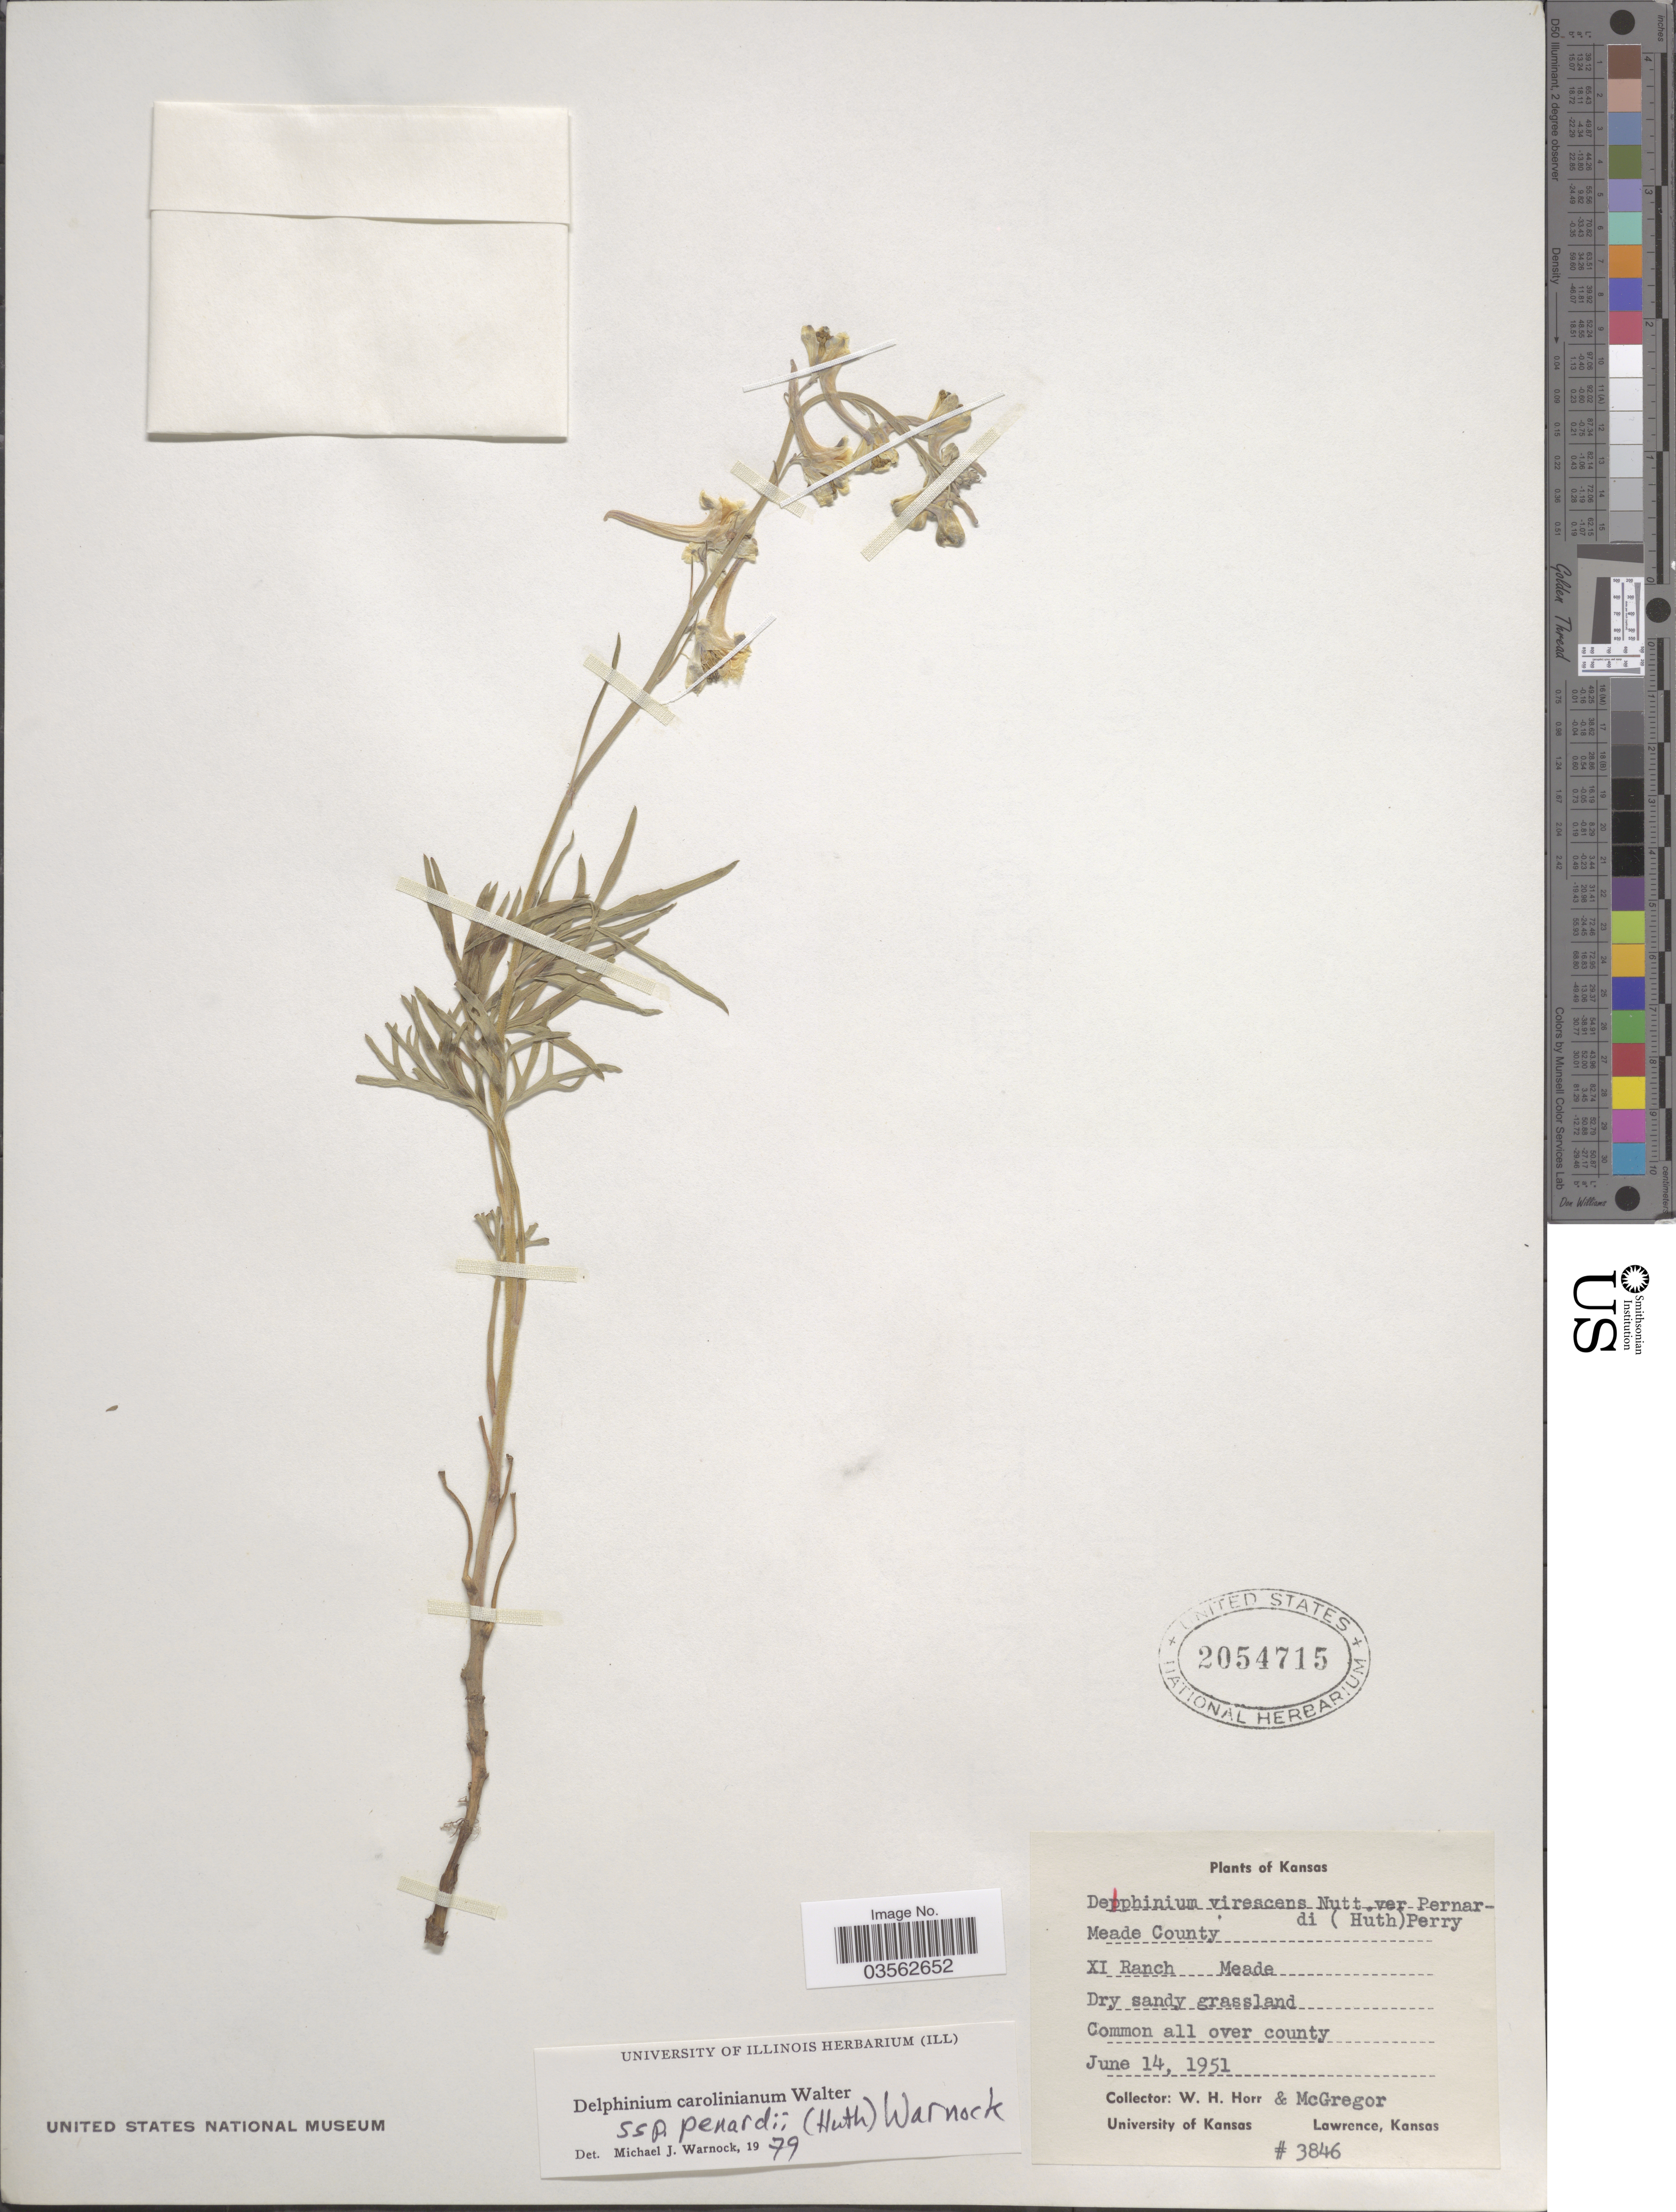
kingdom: Plantae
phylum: Tracheophyta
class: Magnoliopsida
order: Ranunculales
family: Ranunculaceae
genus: Delphinium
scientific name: Delphinium carolinianum subsp. penardii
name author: (Huth) M.J. Warnock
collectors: W. H. Horr & -. McGregor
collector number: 3846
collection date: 1951-06-14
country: United States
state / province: Kansas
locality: Meade County. XI Ranch. Meade.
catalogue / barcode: US 2054715